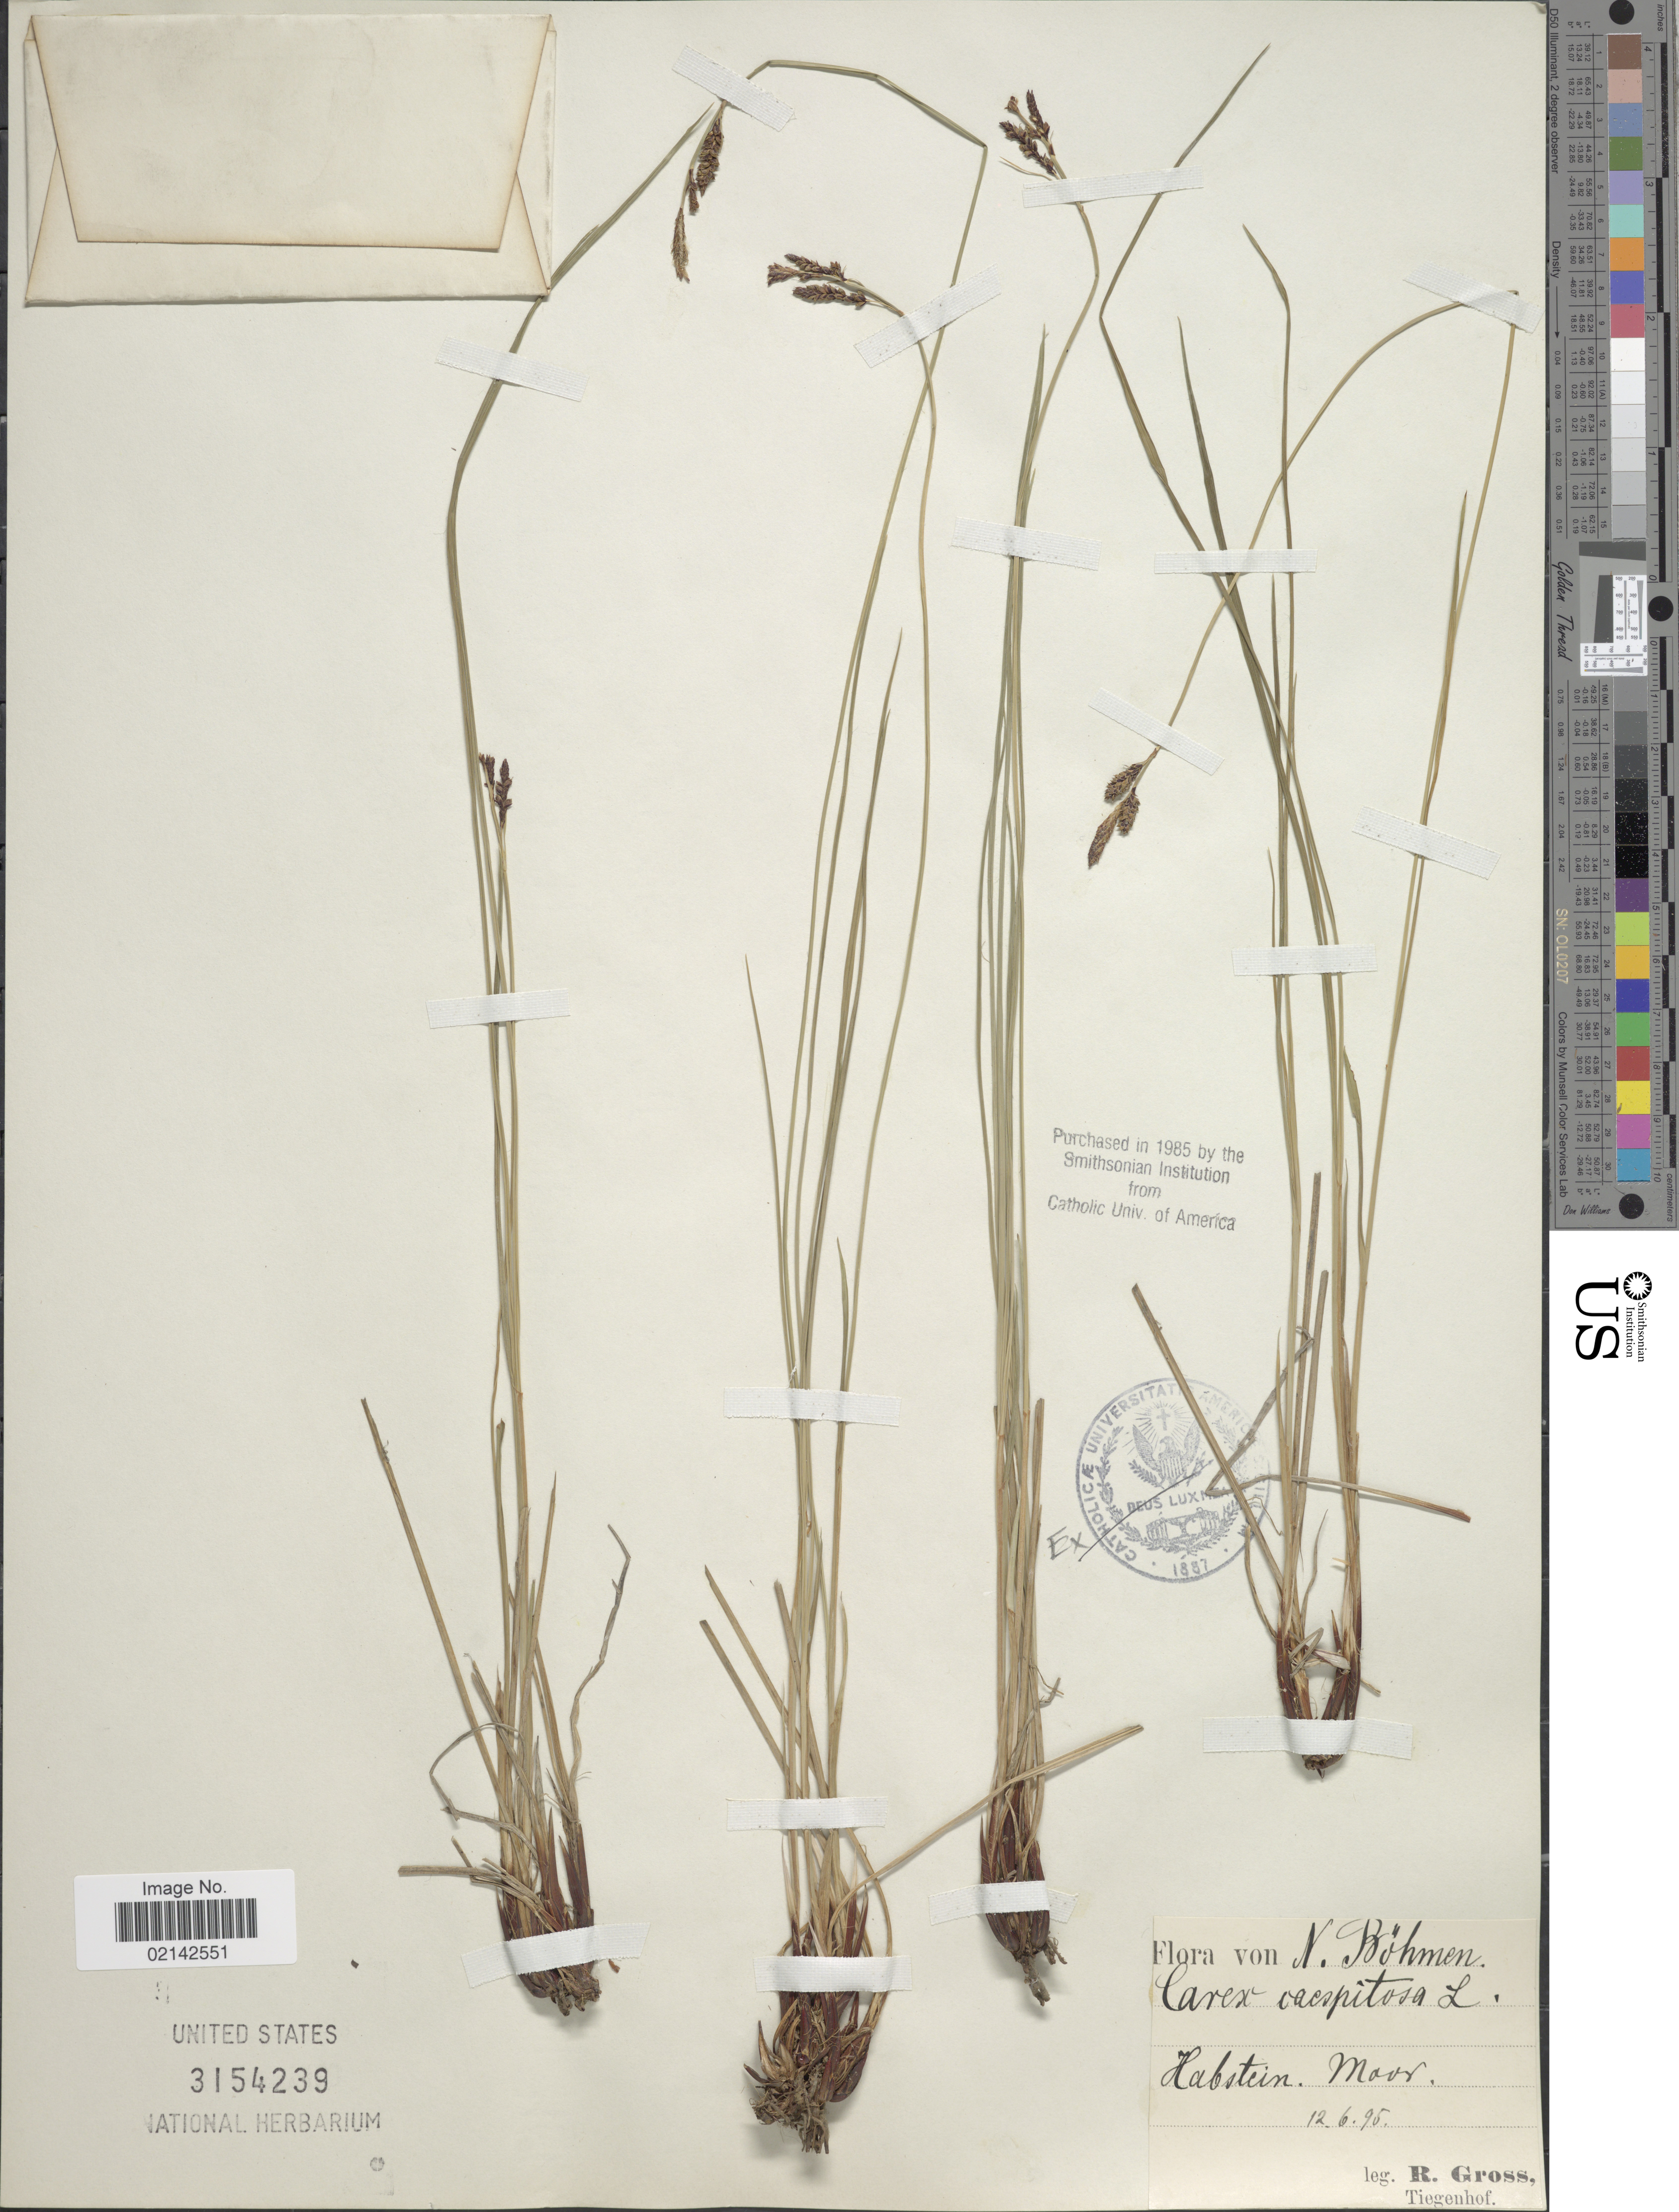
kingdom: Plantae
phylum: Tracheophyta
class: Liliopsida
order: Poales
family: Cyperaceae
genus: Carex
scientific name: Carex cespitosa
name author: L.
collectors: R. Gross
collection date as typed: Transcribed d/m/y: 12/6/95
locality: N. Bohmen, Habstein, Movr.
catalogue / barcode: US 3154239